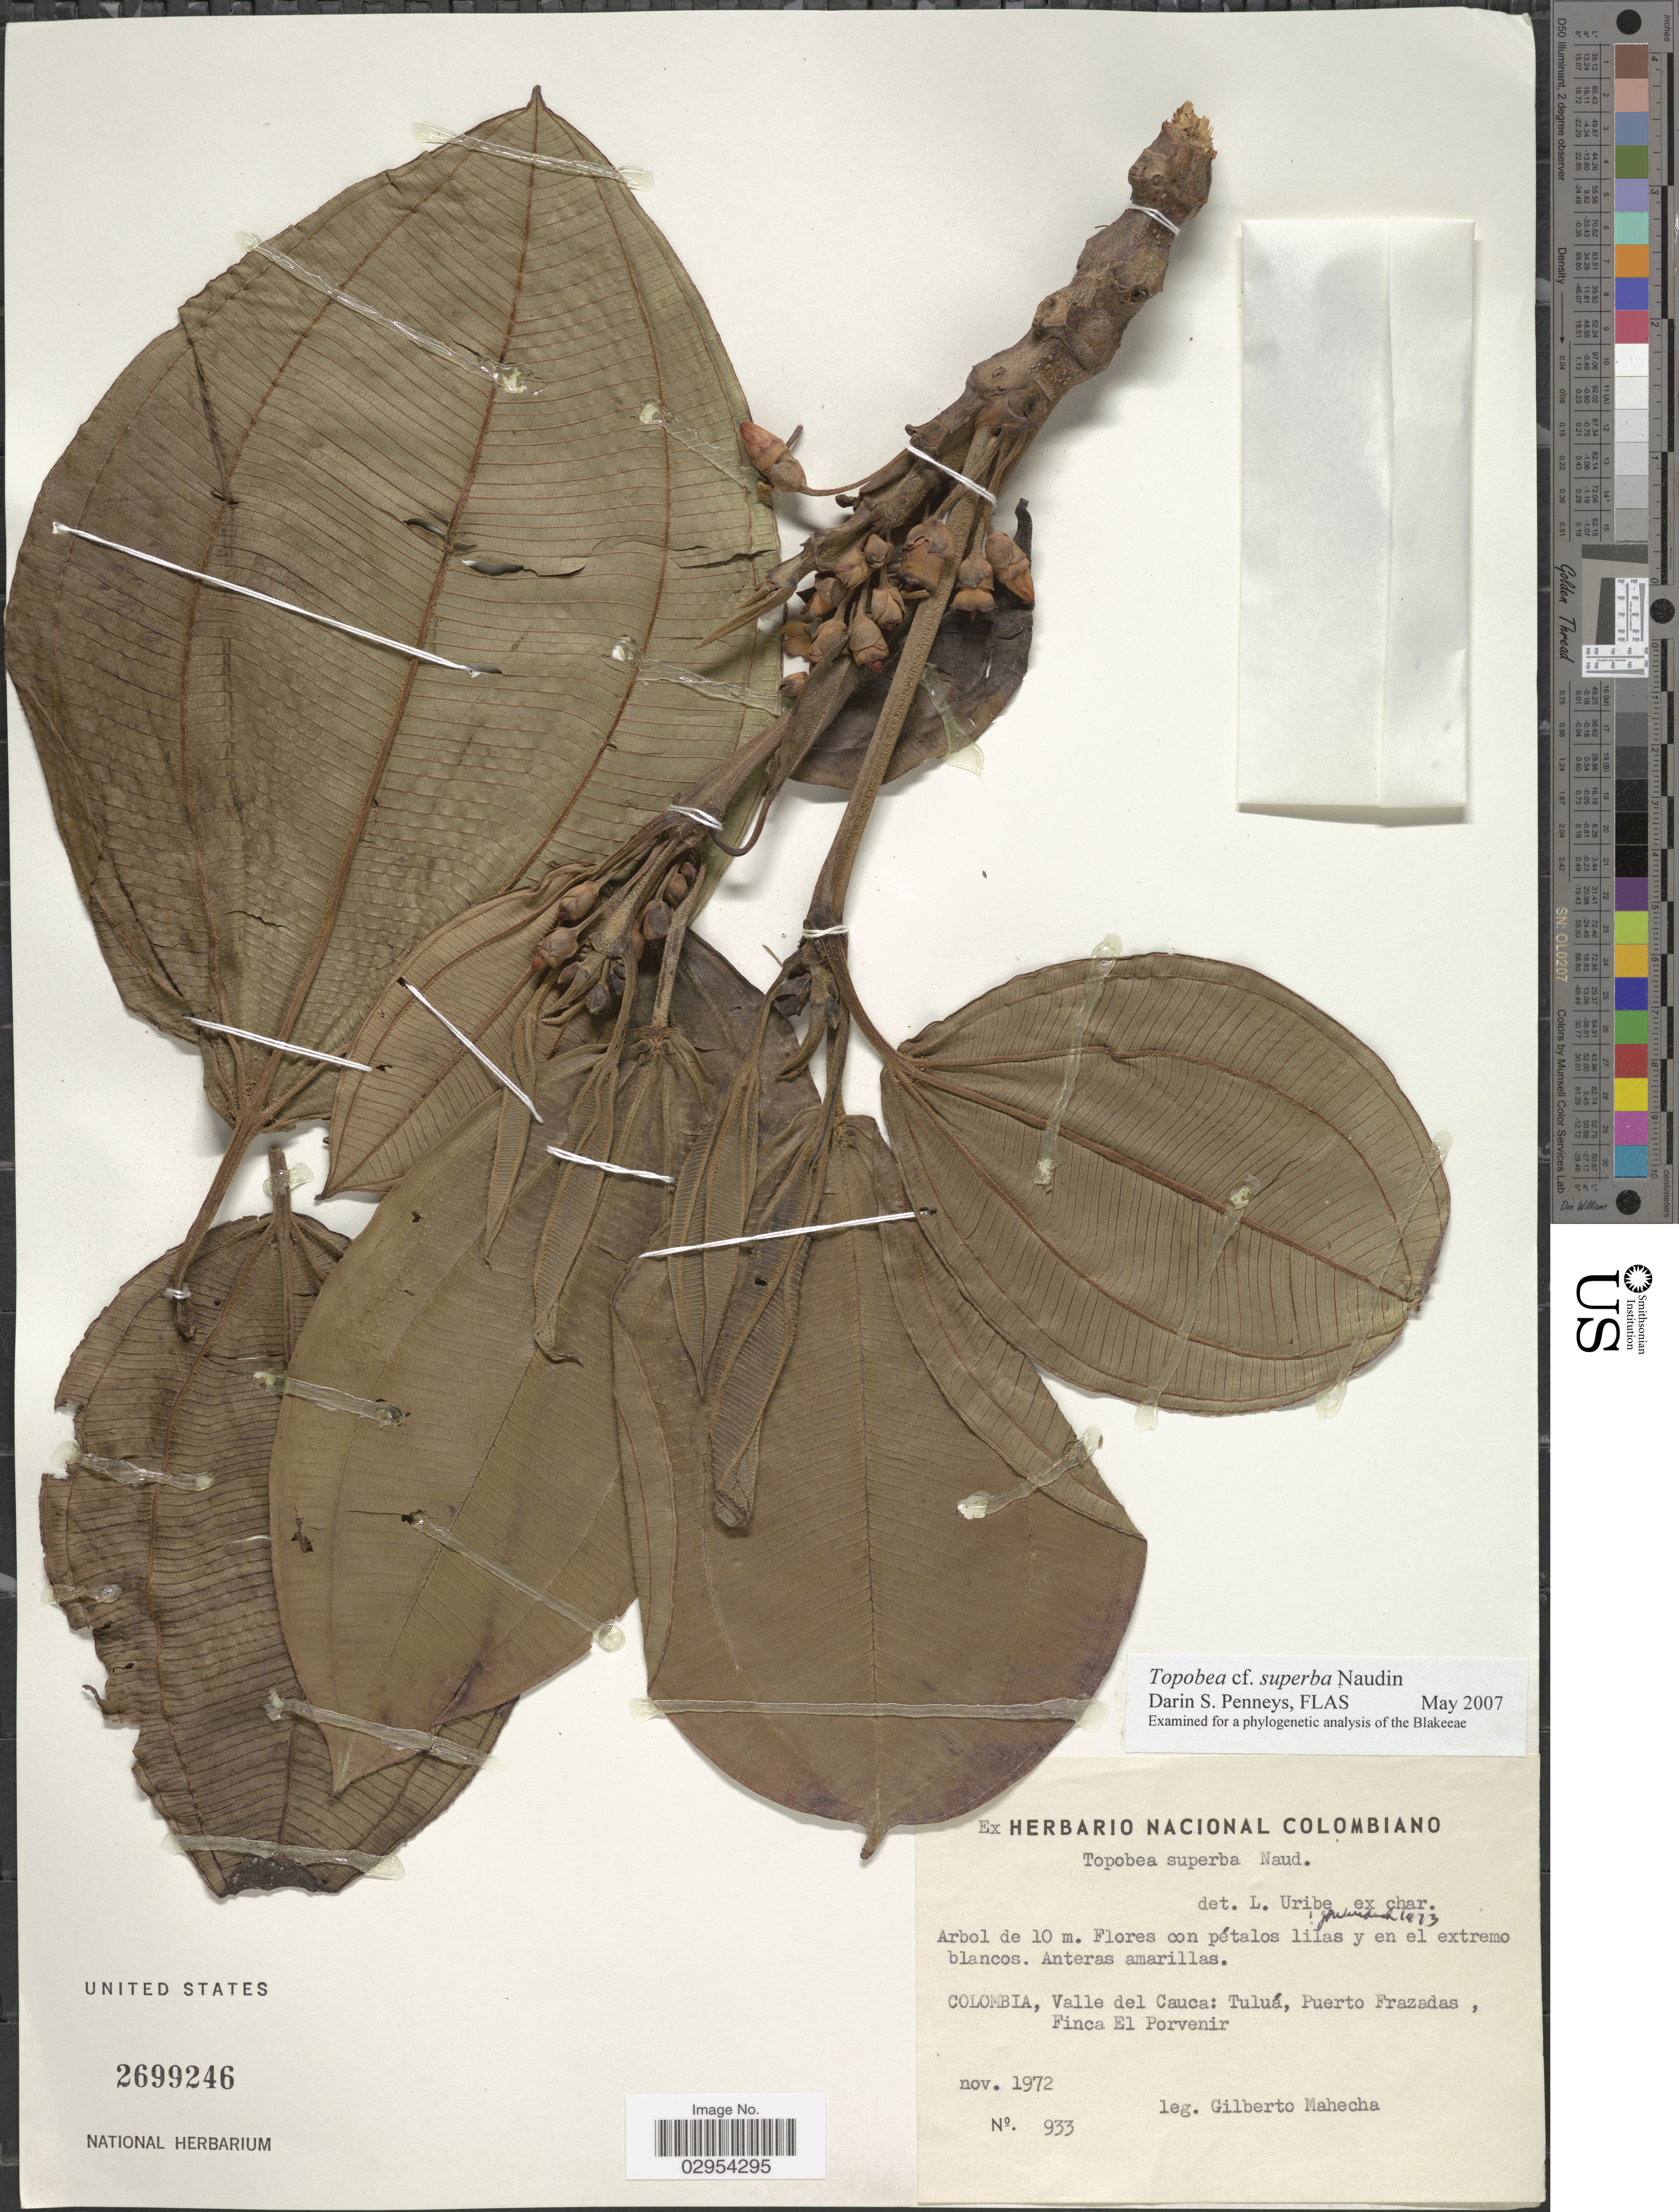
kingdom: Plantae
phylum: Tracheophyta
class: Magnoliopsida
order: Myrtales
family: Melastomataceae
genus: Topobea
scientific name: Topobea superba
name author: Naudin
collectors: G. Mahecha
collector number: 933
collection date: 1972-11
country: Colombia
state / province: Valle del Cauca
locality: Tuluá, Puerto Frazadas, Finca El Porvenir.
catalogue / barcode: US 2699246